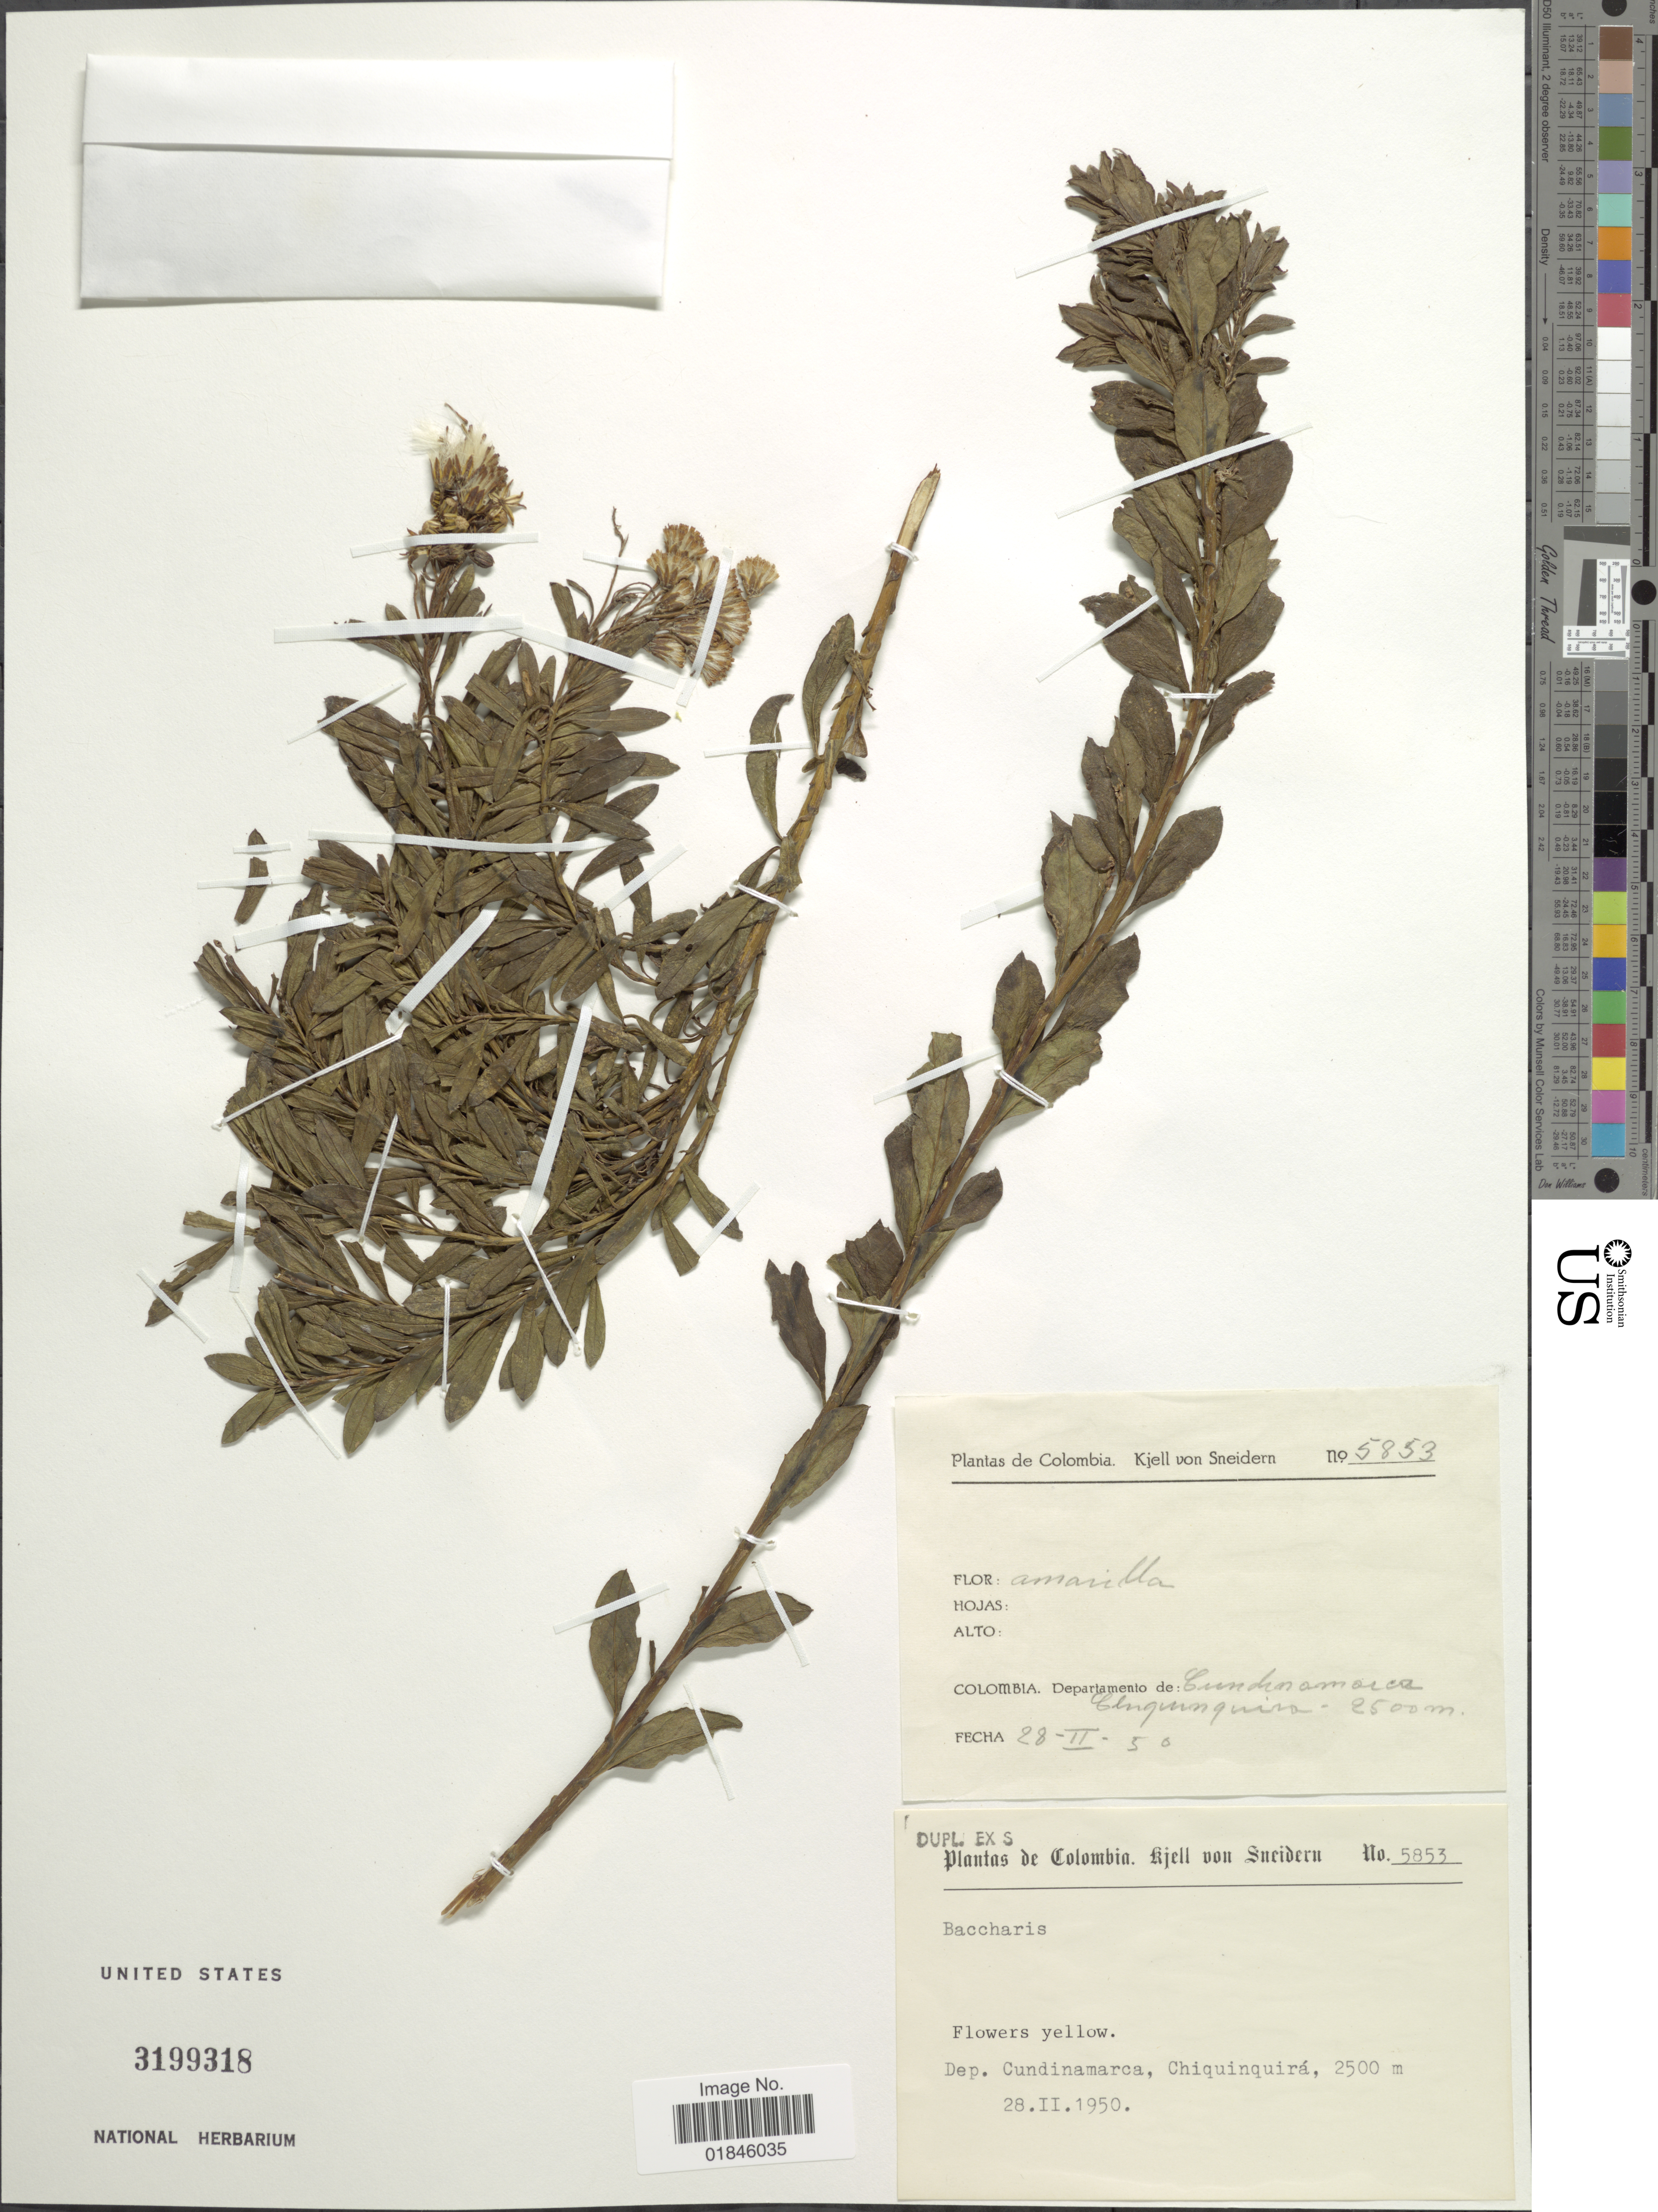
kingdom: Plantae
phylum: Tracheophyta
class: Magnoliopsida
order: Asterales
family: Asteraceae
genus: Pentacalia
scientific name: Pentacalia vaccinioides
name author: (Kunth) Cuatrec.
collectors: K. von Sneidern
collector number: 5853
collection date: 1950-02-28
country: Colombia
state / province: Cundinamarca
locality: Colombia. Departamento Cundinamarca. Chiquinquirá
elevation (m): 2500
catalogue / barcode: US 3199318